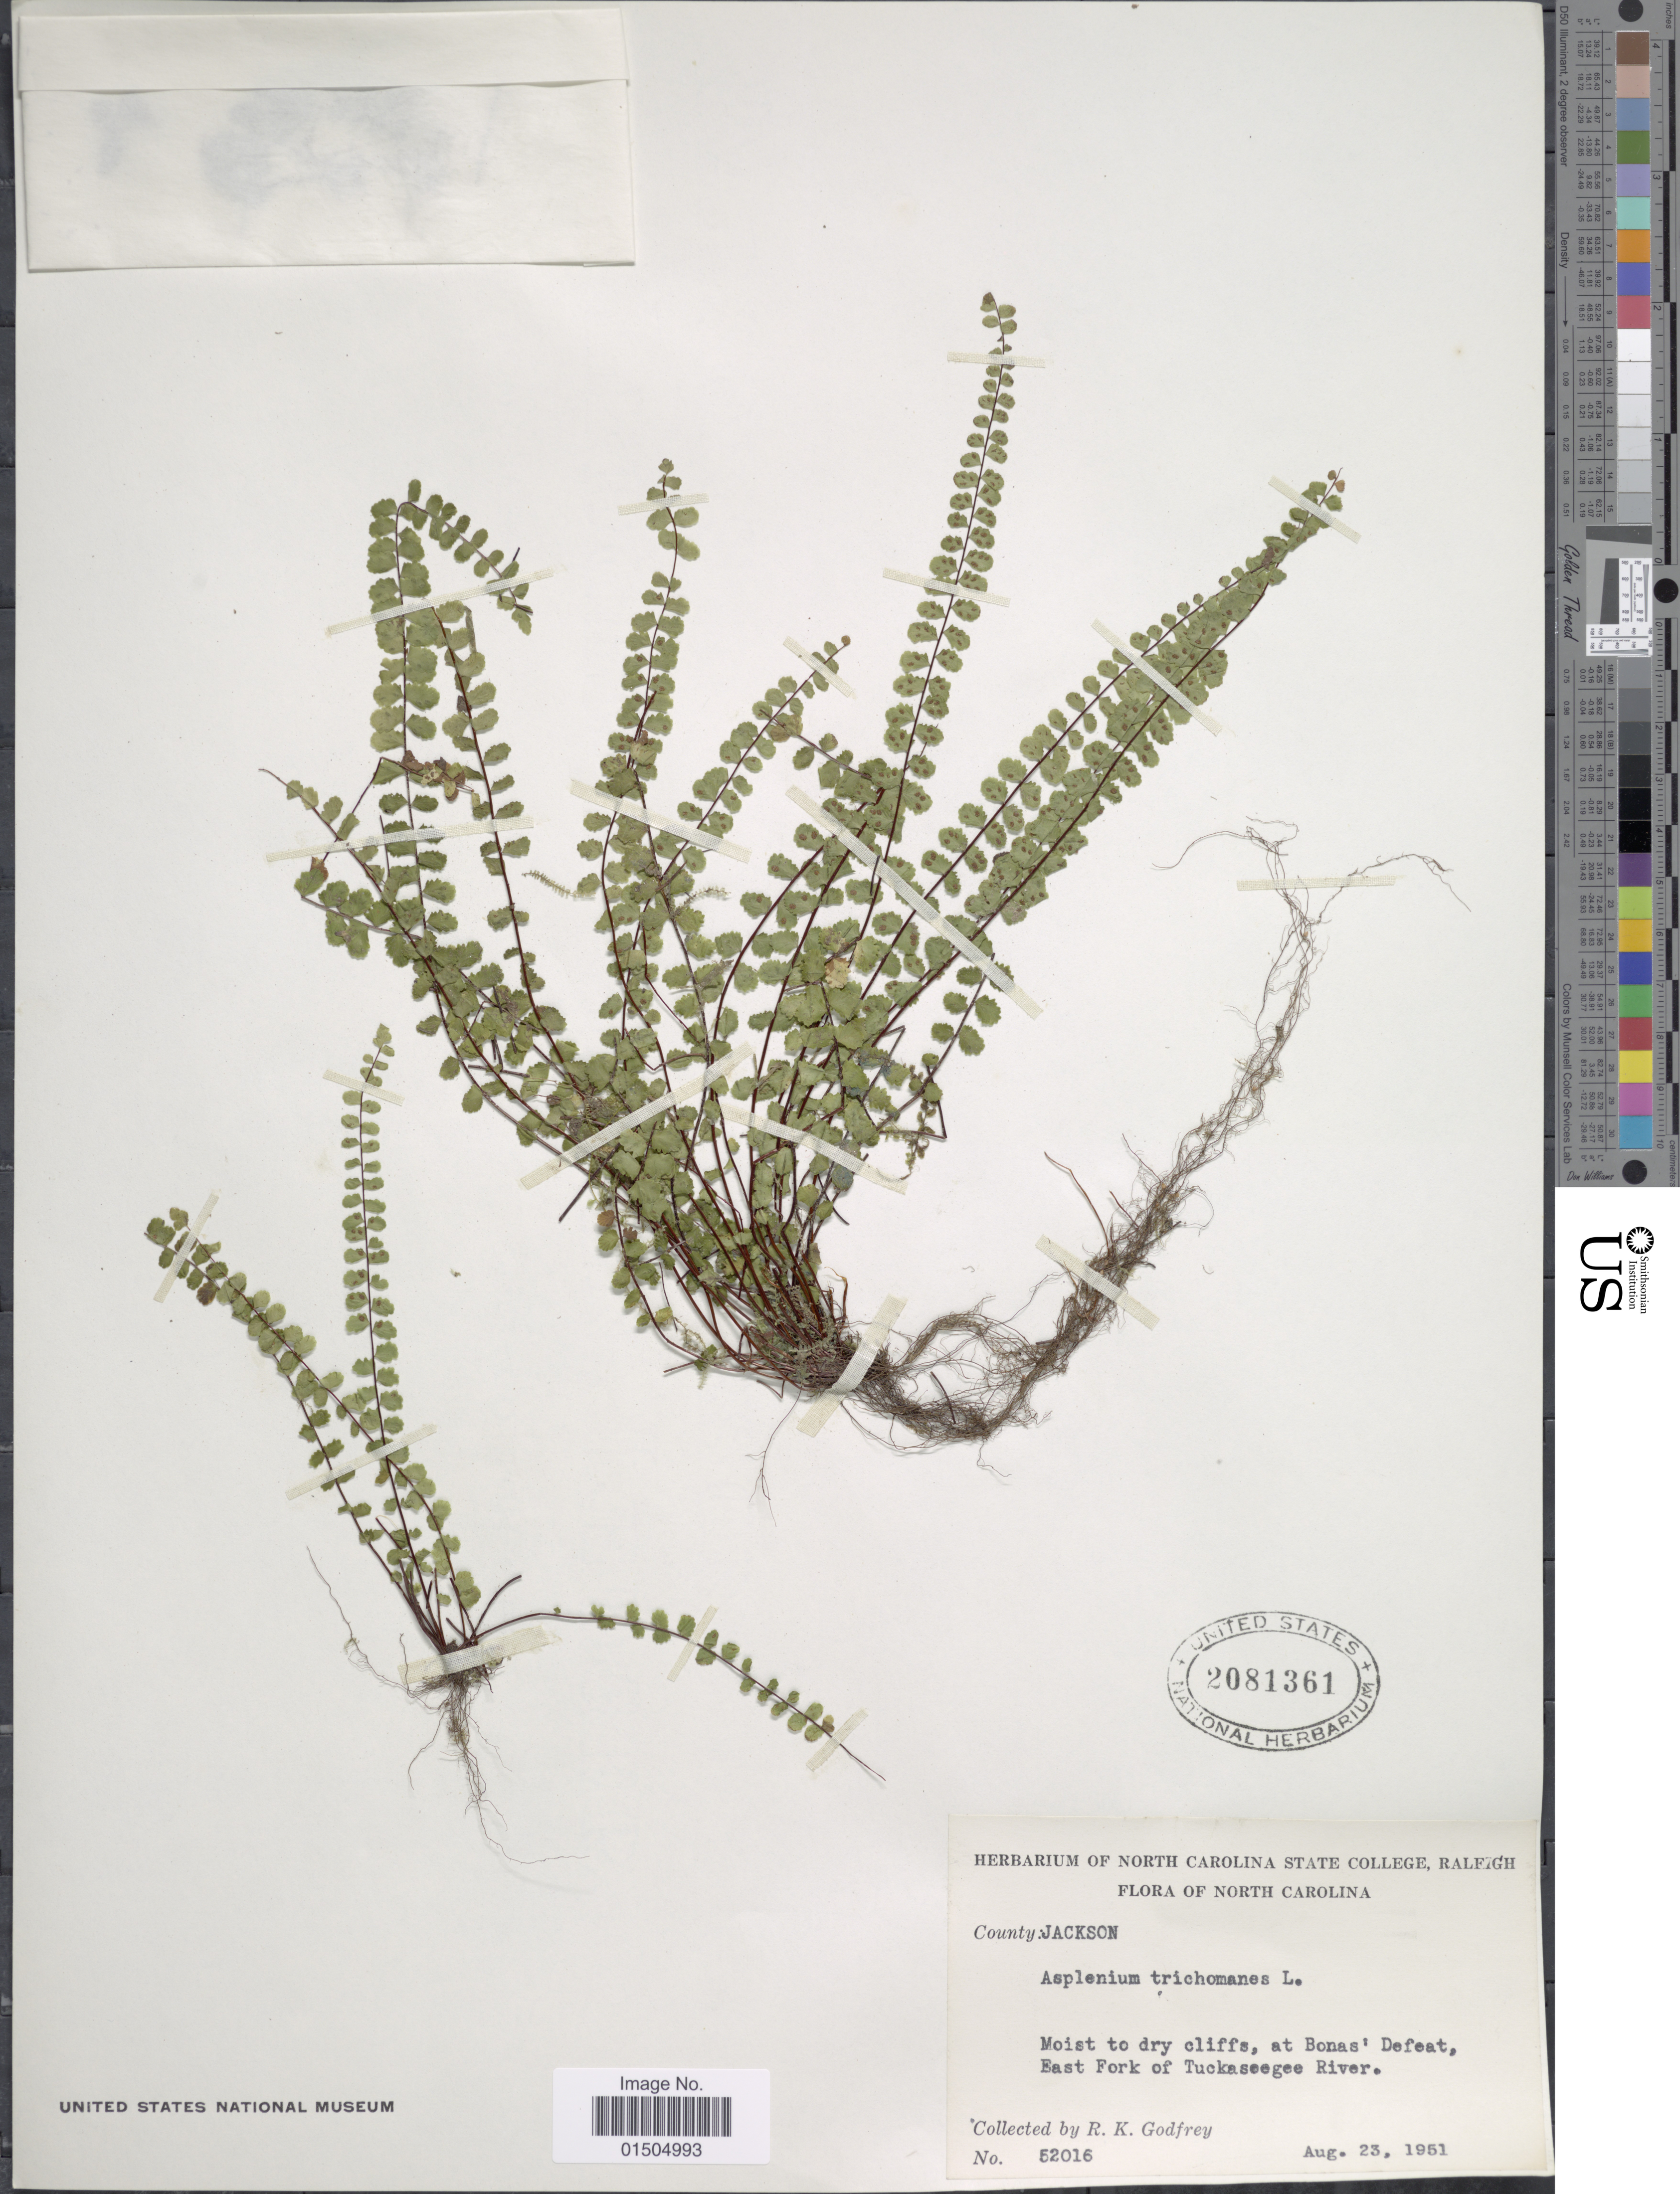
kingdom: Plantae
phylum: Tracheophyta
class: Polypodiopsida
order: Polypodiales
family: Aspleniaceae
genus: Asplenium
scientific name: Asplenium trichomanes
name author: L.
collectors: R. K. Godfrey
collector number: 52016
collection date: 1951-08-23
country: United States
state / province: North Carolina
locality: County: Jackson. Moist to dry cliffs, at Bonas' Defeat, East Fork of Tuckaseegee River.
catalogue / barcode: US 2081361